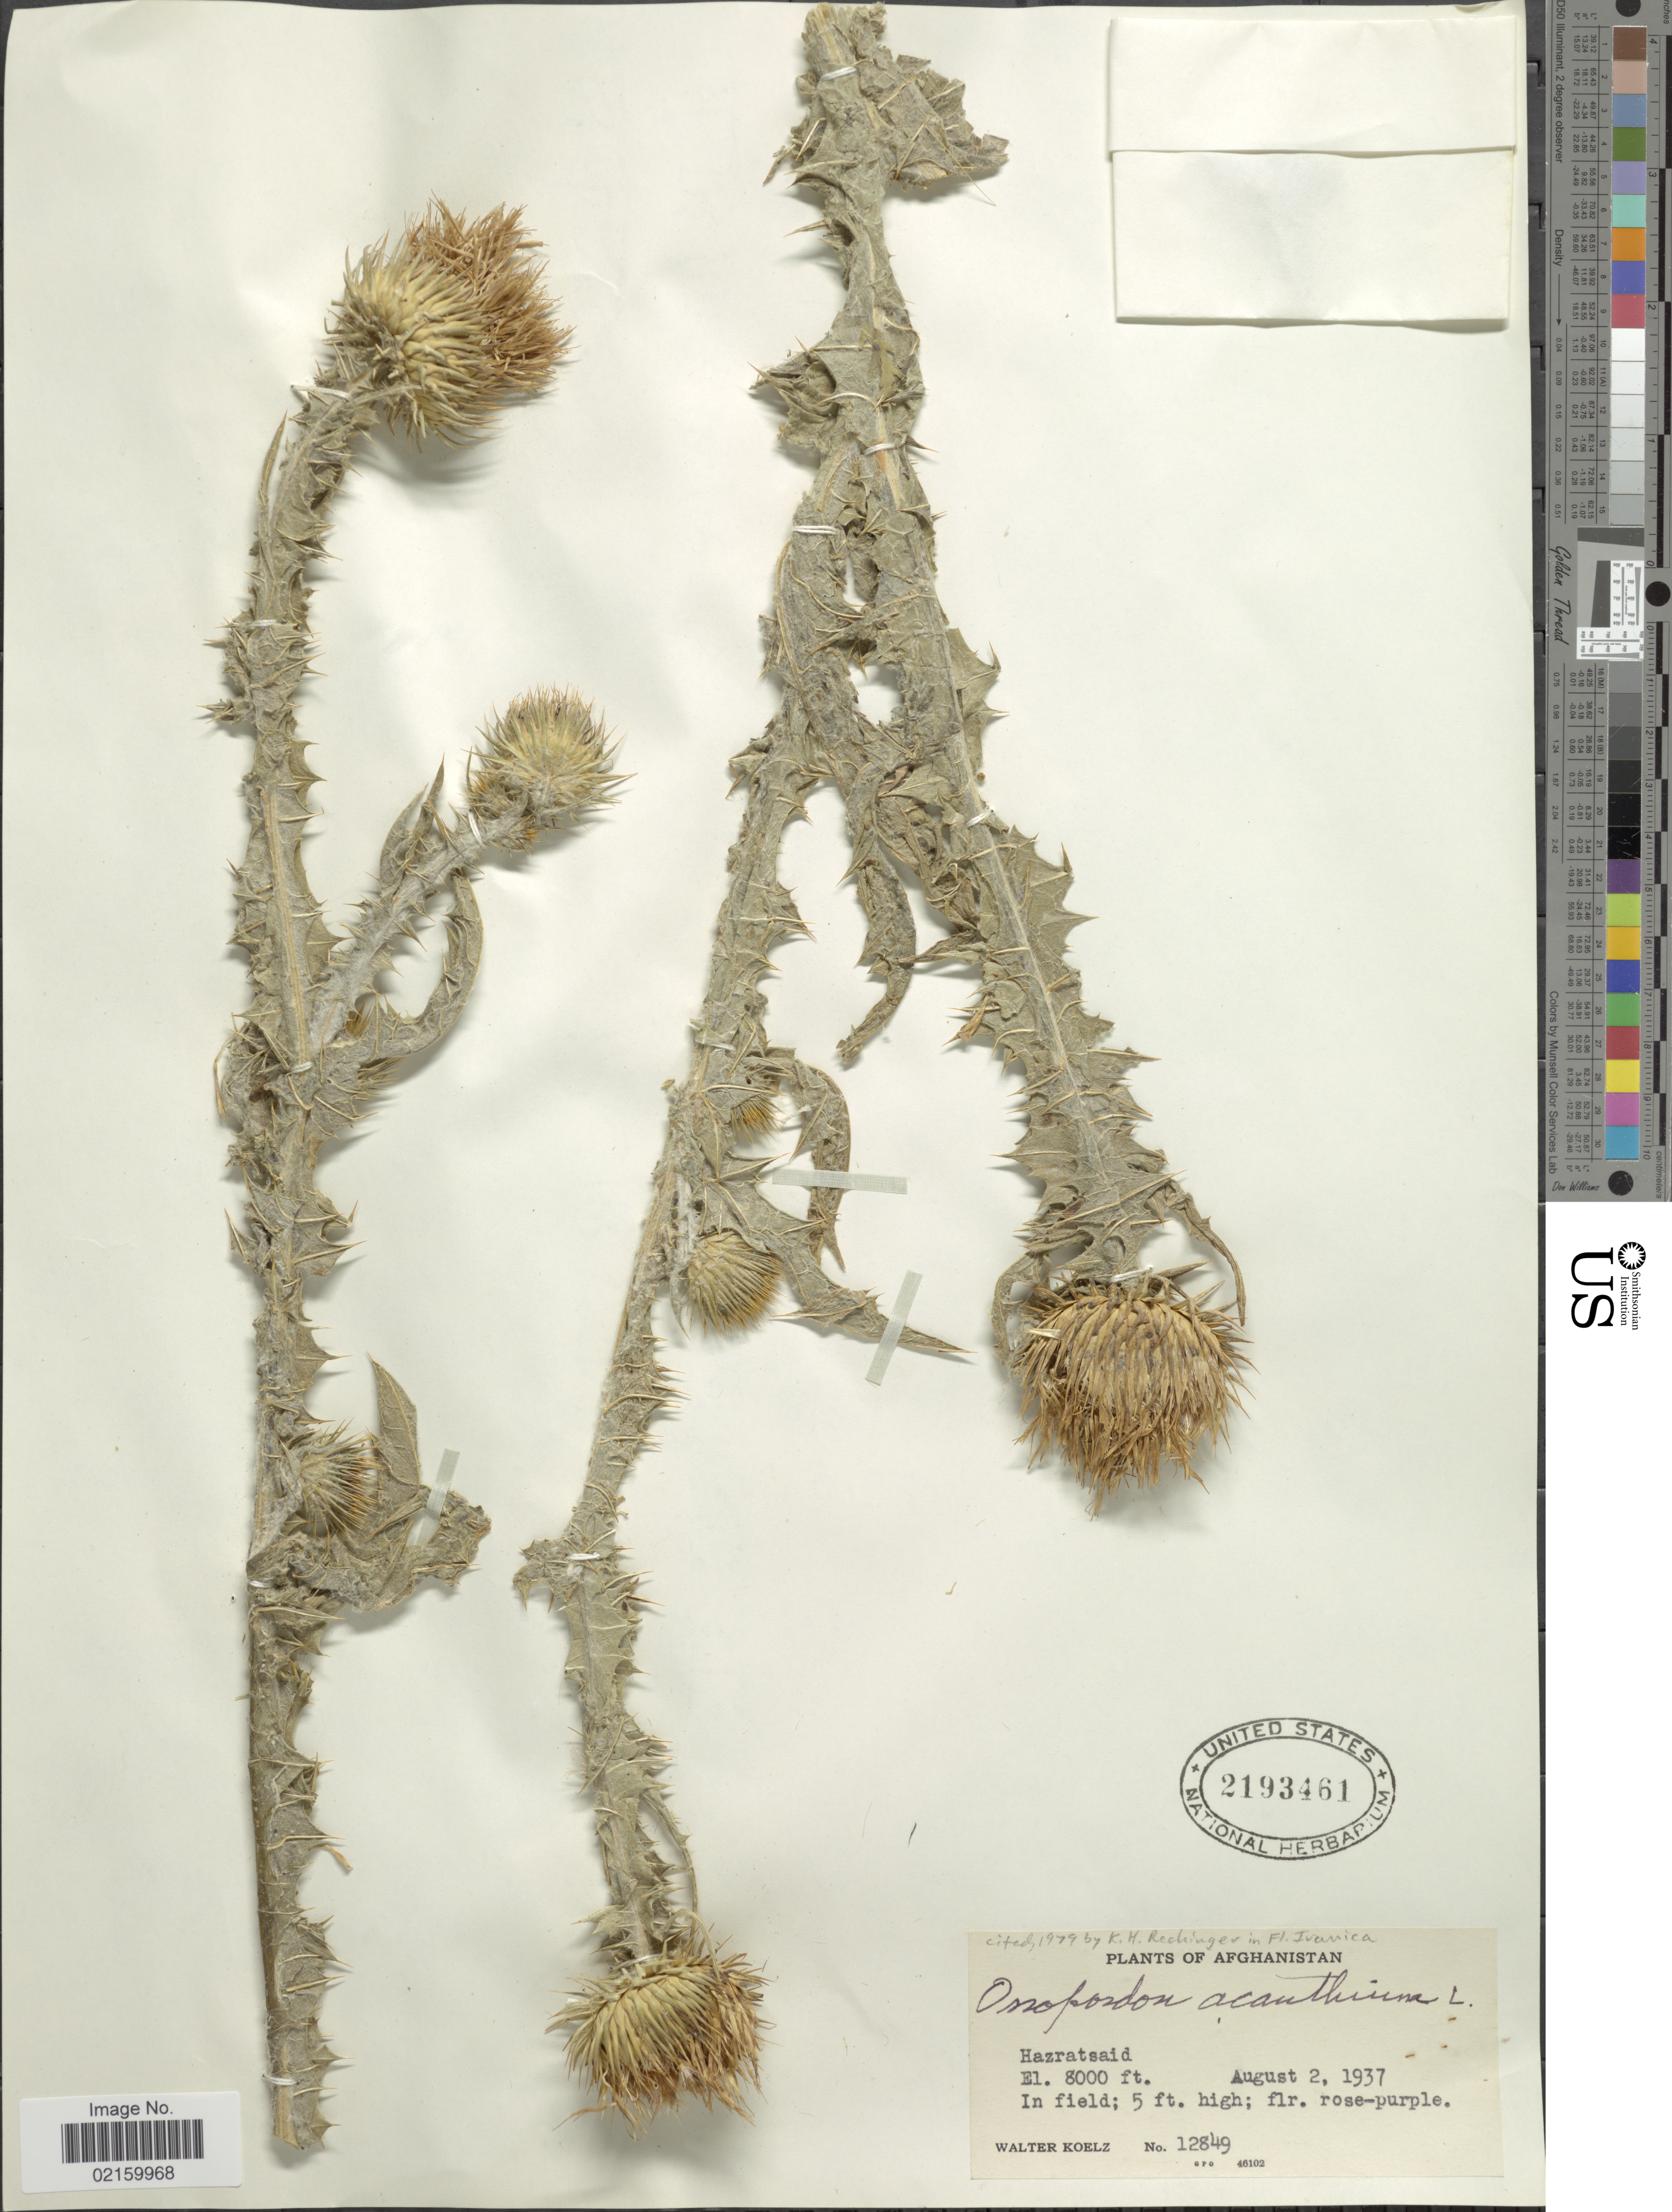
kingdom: Plantae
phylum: Tracheophyta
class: Magnoliopsida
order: Asterales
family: Asteraceae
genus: Onopordum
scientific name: Onopordum acanthium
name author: L.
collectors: W. N. Koelz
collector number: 12849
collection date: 1937-08-02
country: Afghanistan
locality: Hazratsaid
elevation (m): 2438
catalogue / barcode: US 2193461